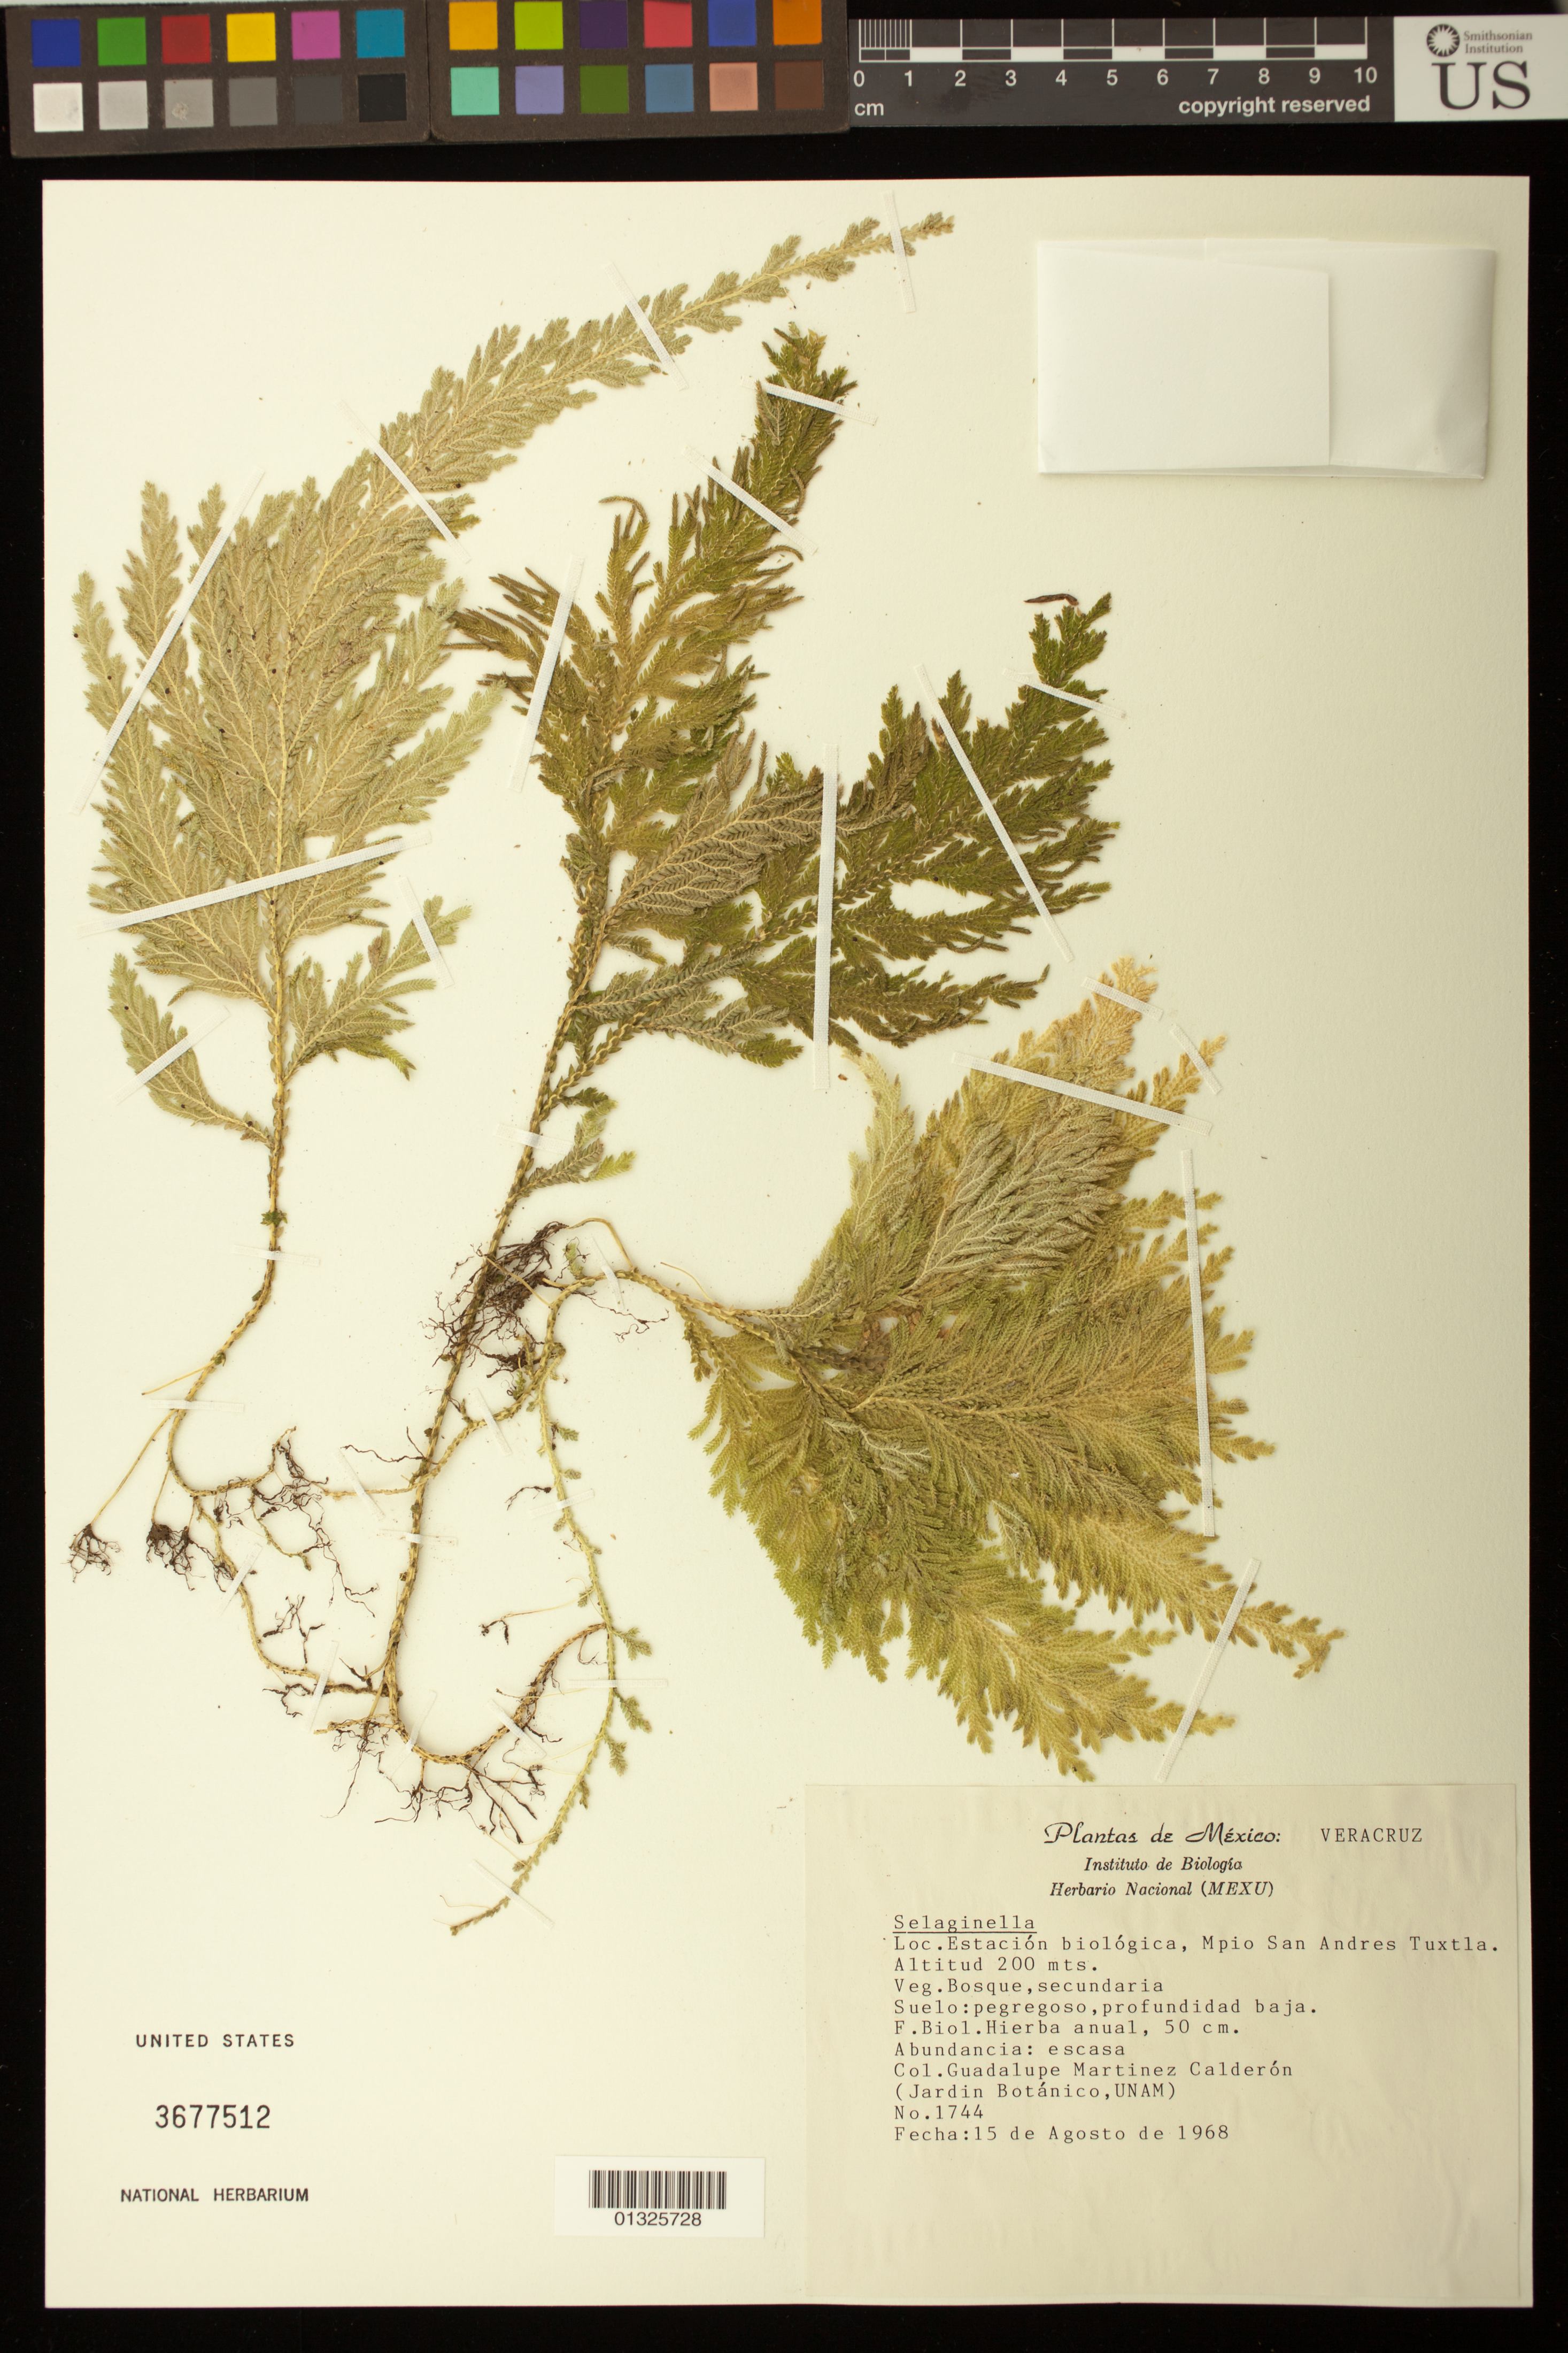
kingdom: Plantae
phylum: Tracheophyta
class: Lycopodiopsida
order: Selaginellales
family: Selaginellaceae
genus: Selaginella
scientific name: Selaginella mikeneei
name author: Valdespino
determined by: Valdespino, I. A., (PMA), Universidad de Panama (PANAMA)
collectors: G. Martínez Calderón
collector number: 1744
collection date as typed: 15 de Agosto de 1968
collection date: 1968-08-15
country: Mexico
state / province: Veracruz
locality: Estacion biologica, Mpio San Andres Tuxtla.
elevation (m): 200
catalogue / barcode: US 3677512